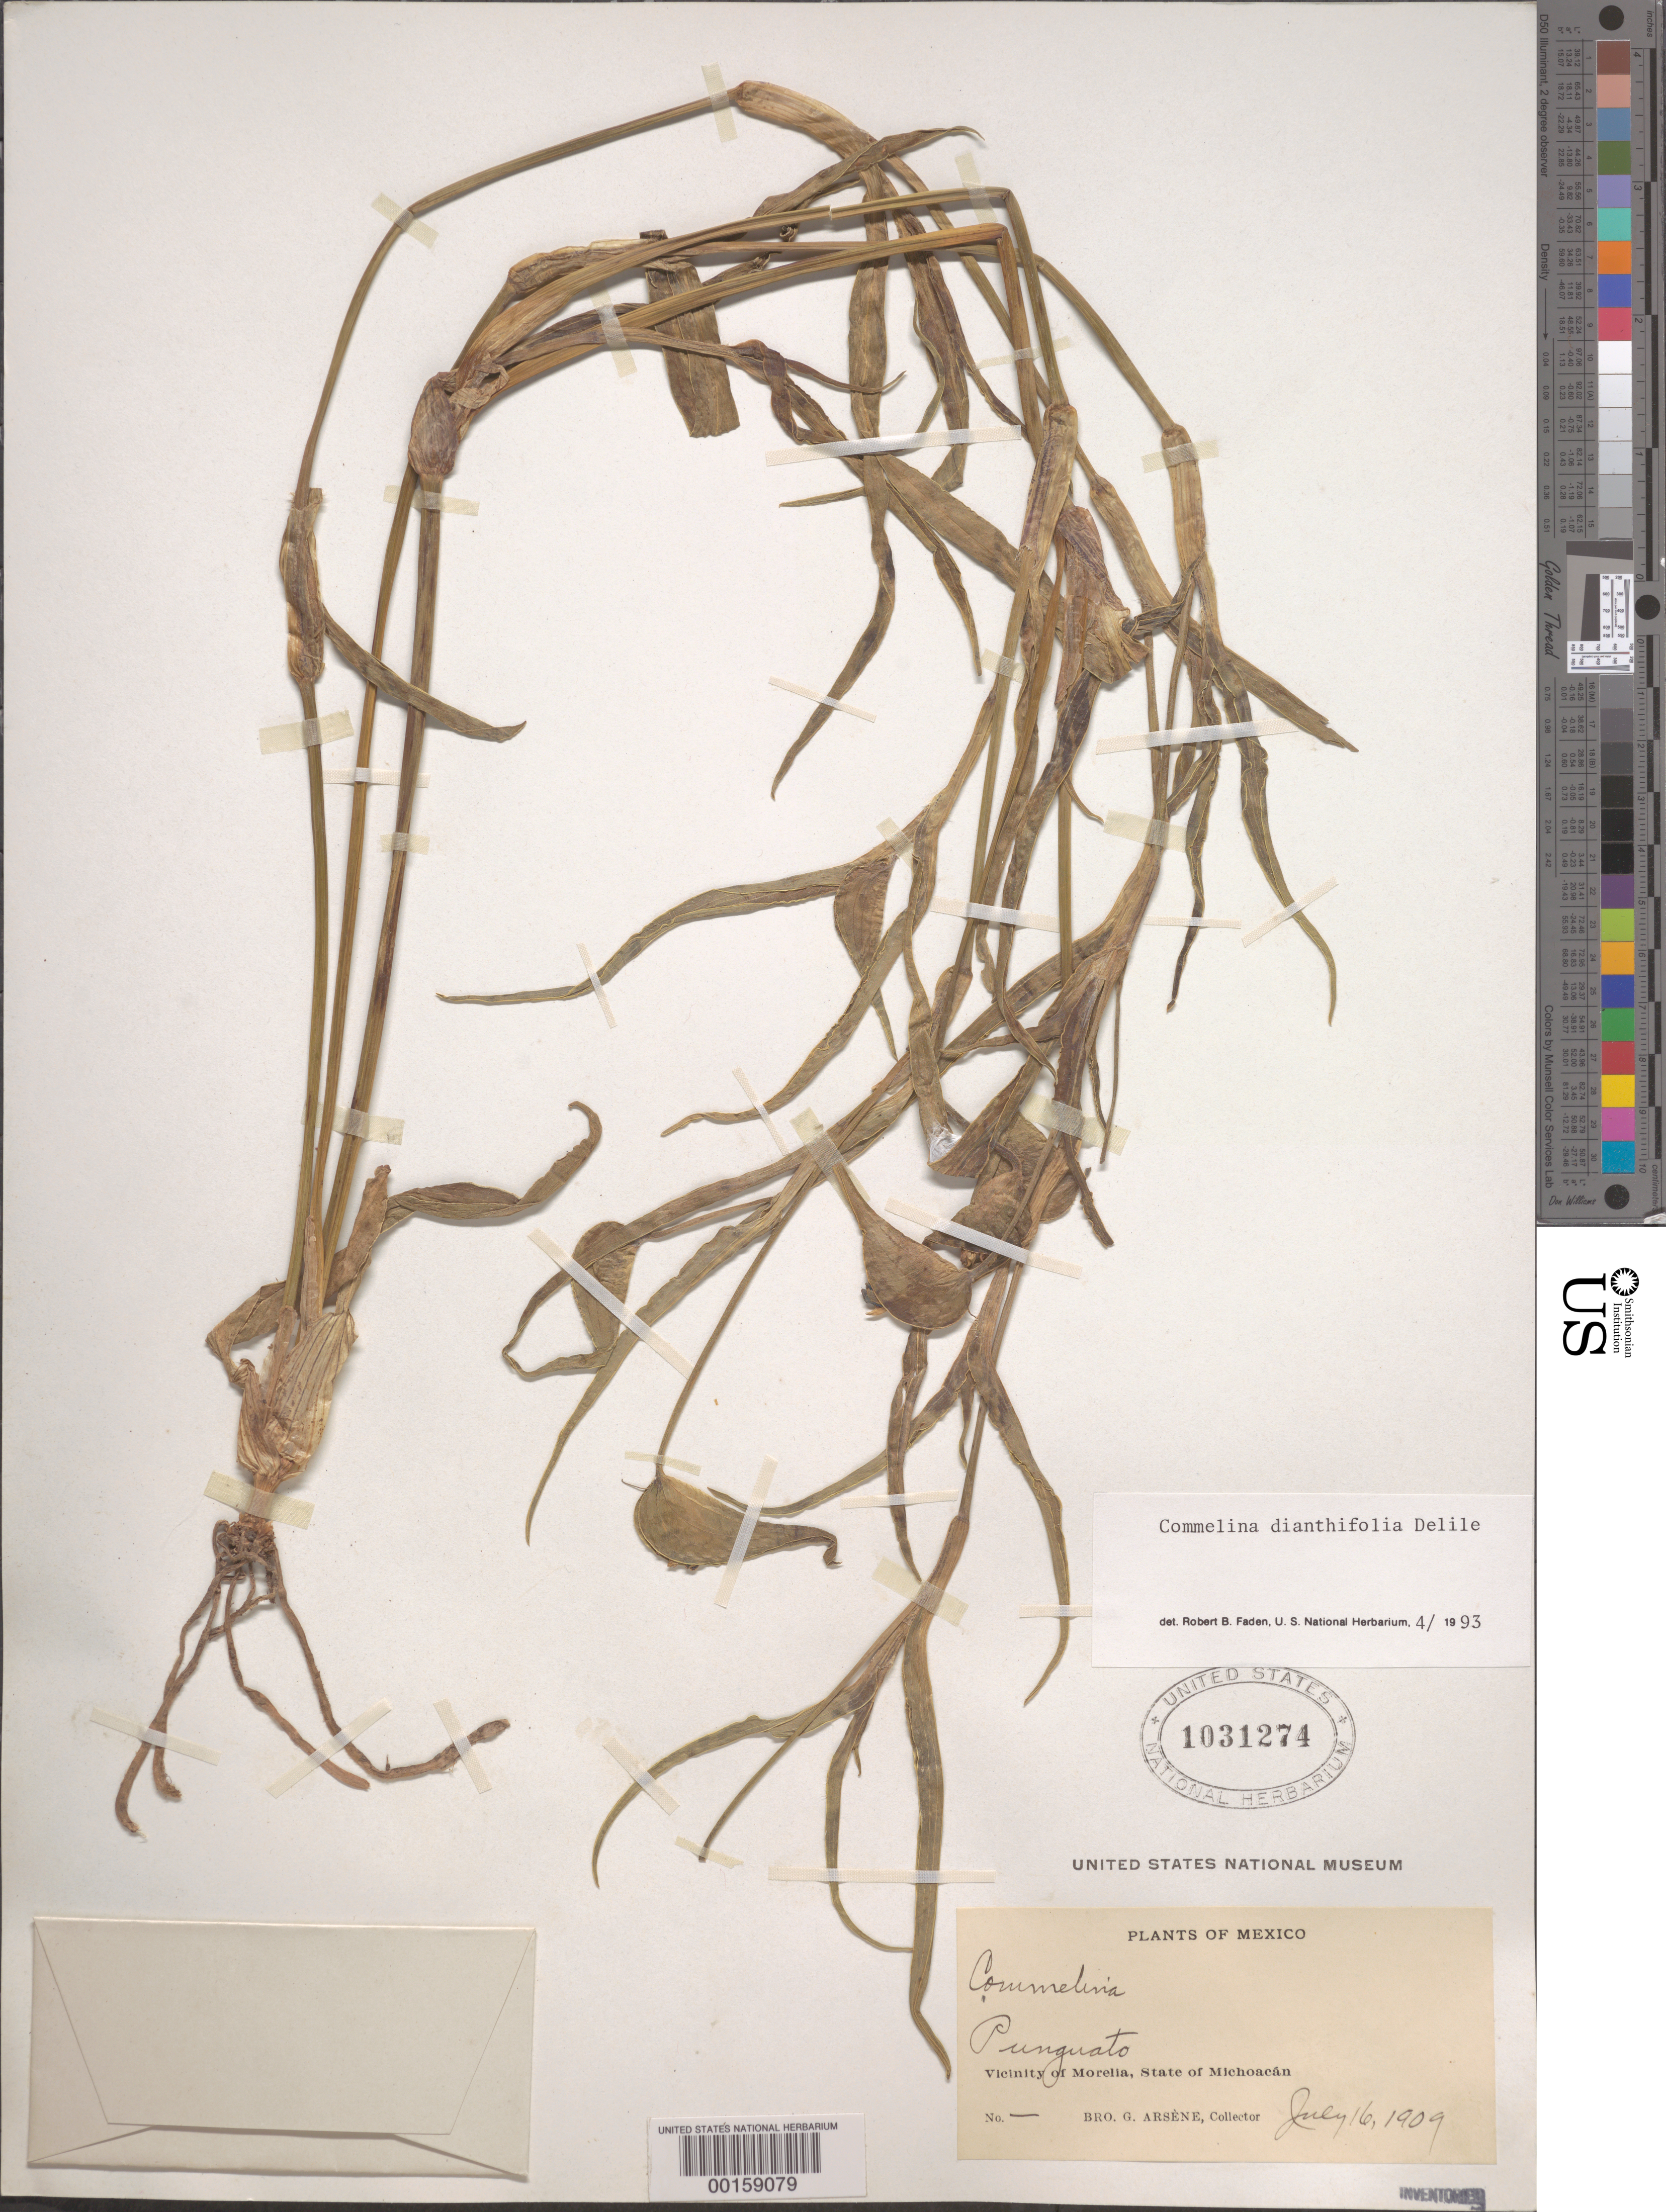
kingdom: Plantae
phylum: Tracheophyta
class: Liliopsida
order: Commelinales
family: Commelinaceae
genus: Commelina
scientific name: Commelina dianthifolia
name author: Redouté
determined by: Faden, Robert B., (US), Smithsonian Institution - National Museum of Natural History (UNITED STATES)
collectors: Bro. G. Arsène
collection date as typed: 16 Jul 1909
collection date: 1909-07-16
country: Mexico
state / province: Michoacán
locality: Morelia; Punguato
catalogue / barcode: US 1031274